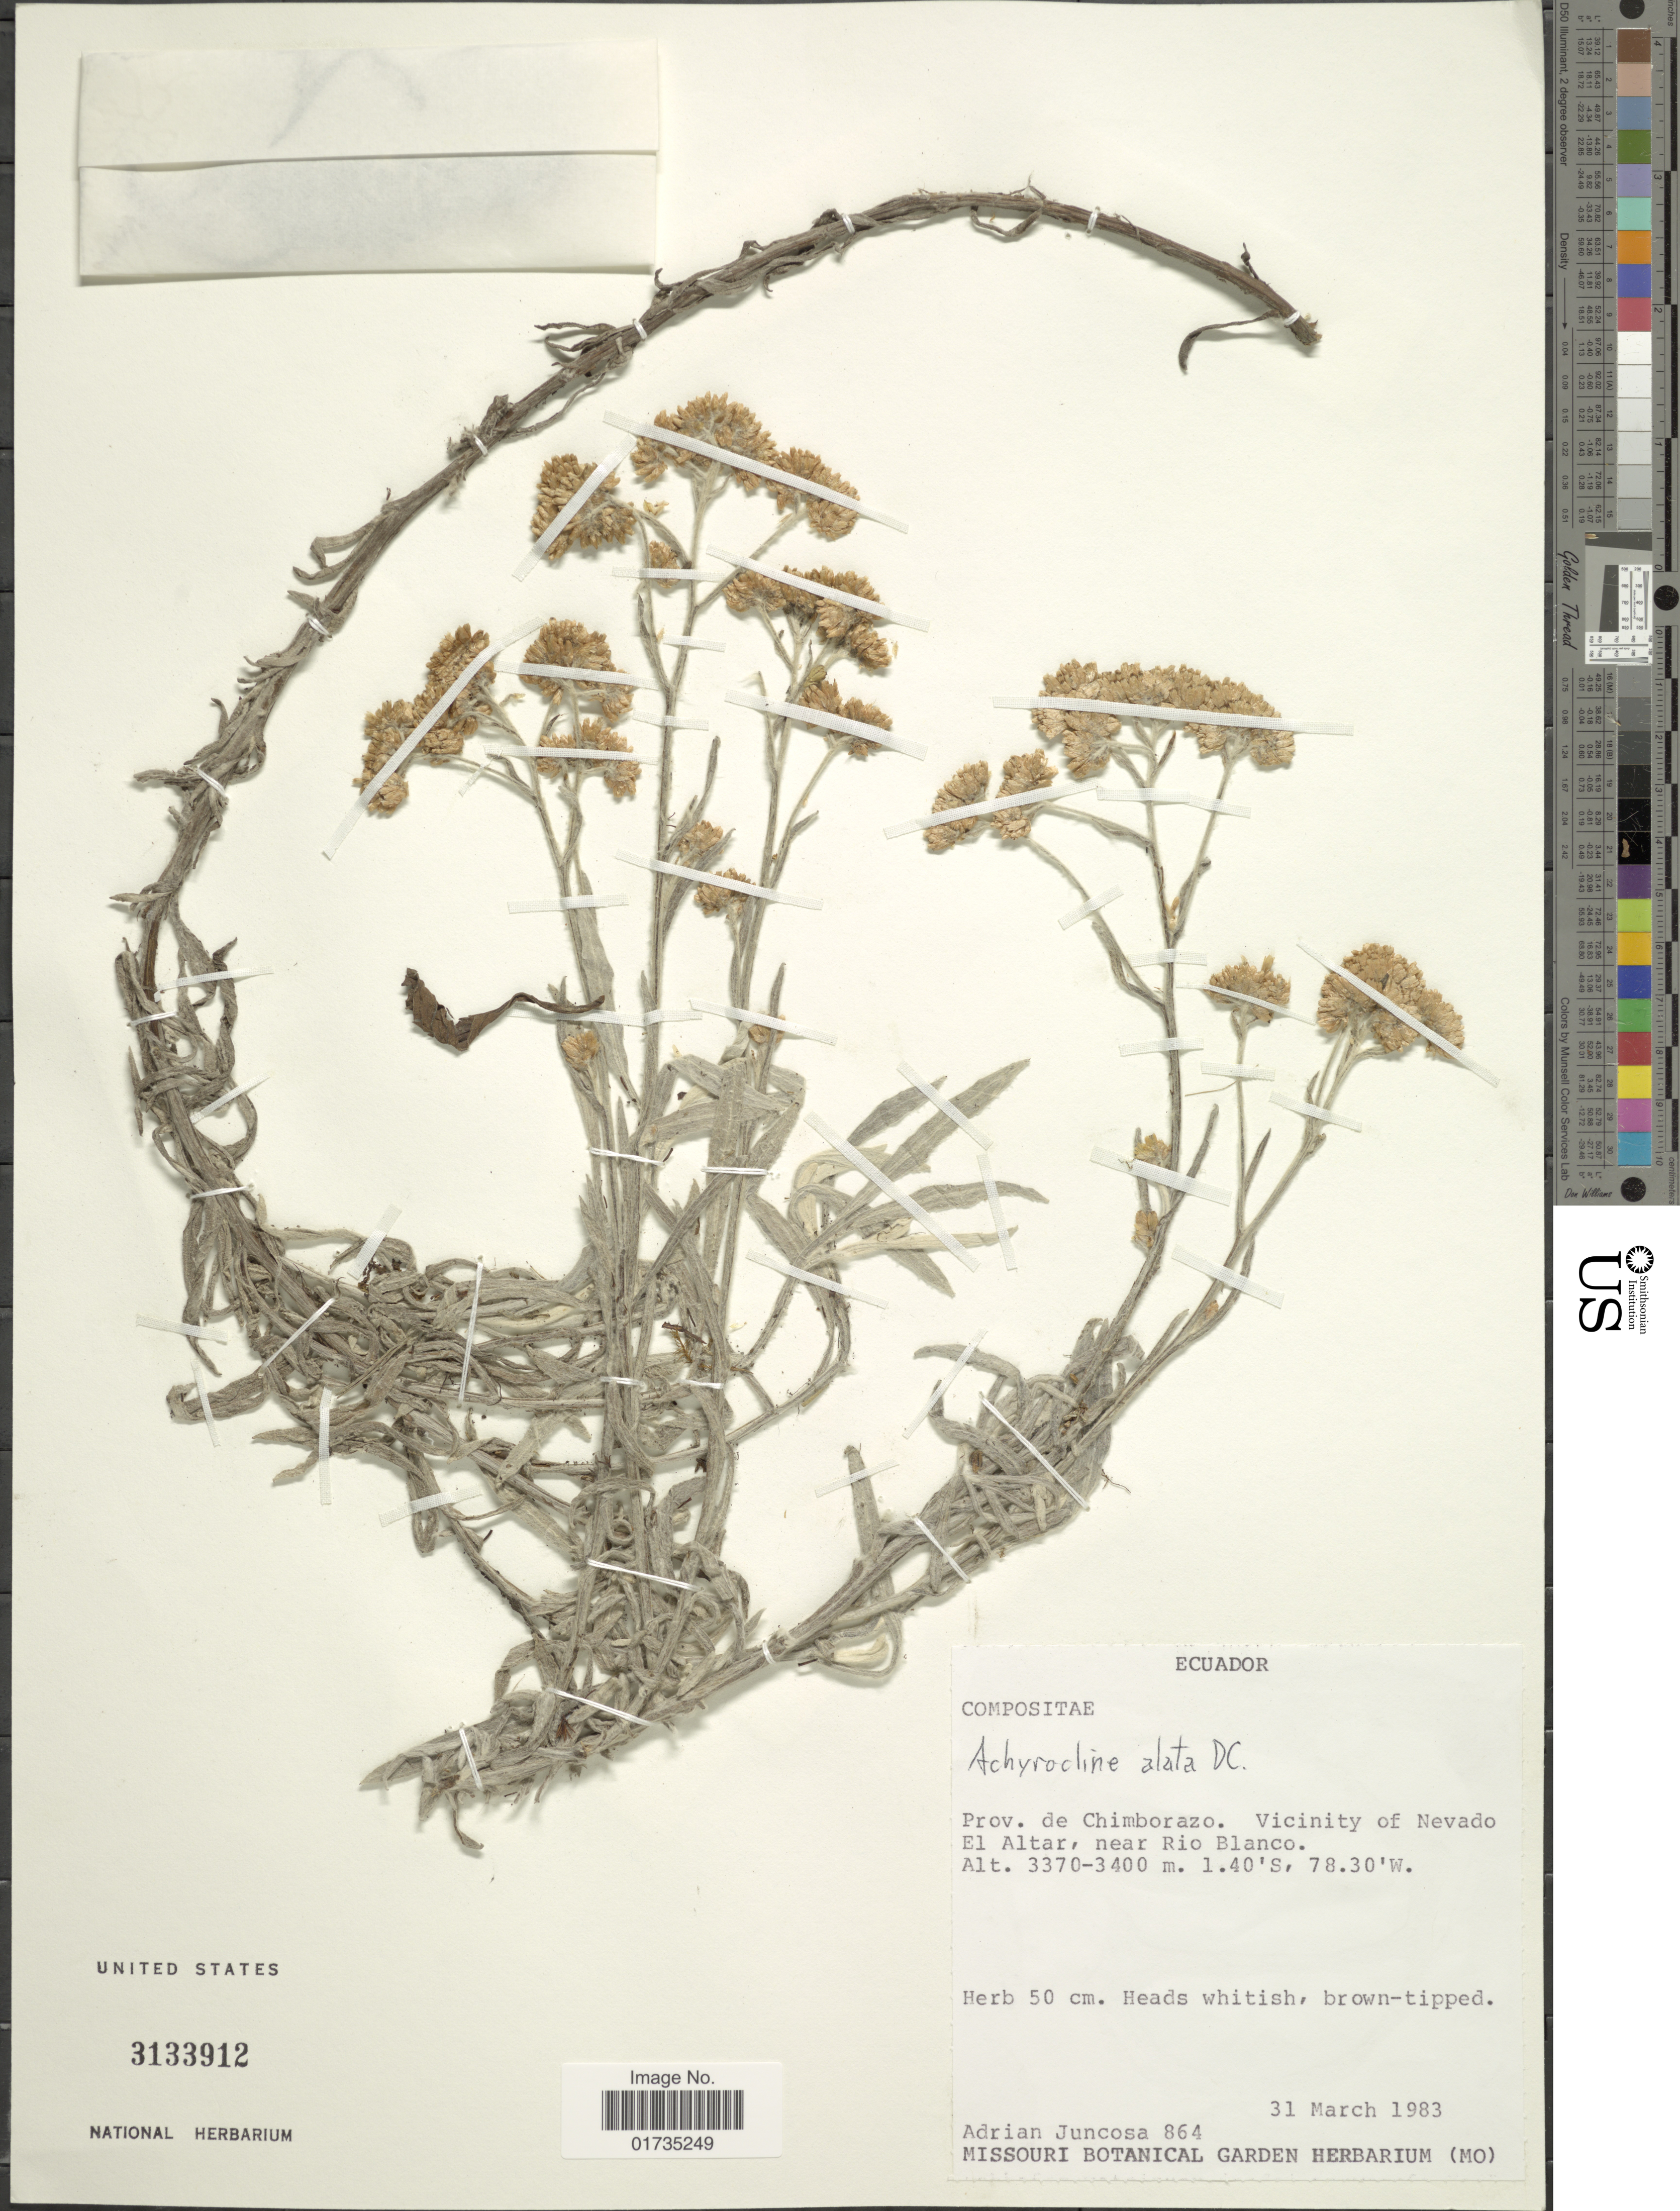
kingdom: Plantae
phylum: Tracheophyta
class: Magnoliopsida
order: Asterales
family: Asteraceae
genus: Achyrocline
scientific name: Achyrocline alata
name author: (Kunth) DC.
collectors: A. Juncosa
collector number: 864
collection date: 1983-03-31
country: Ecuador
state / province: Chimborazo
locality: Ecuaor. Prov. de Chimborazo. Vicinity of Nevado. El Altar, near Rio Blanco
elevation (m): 3370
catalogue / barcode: US 3133912